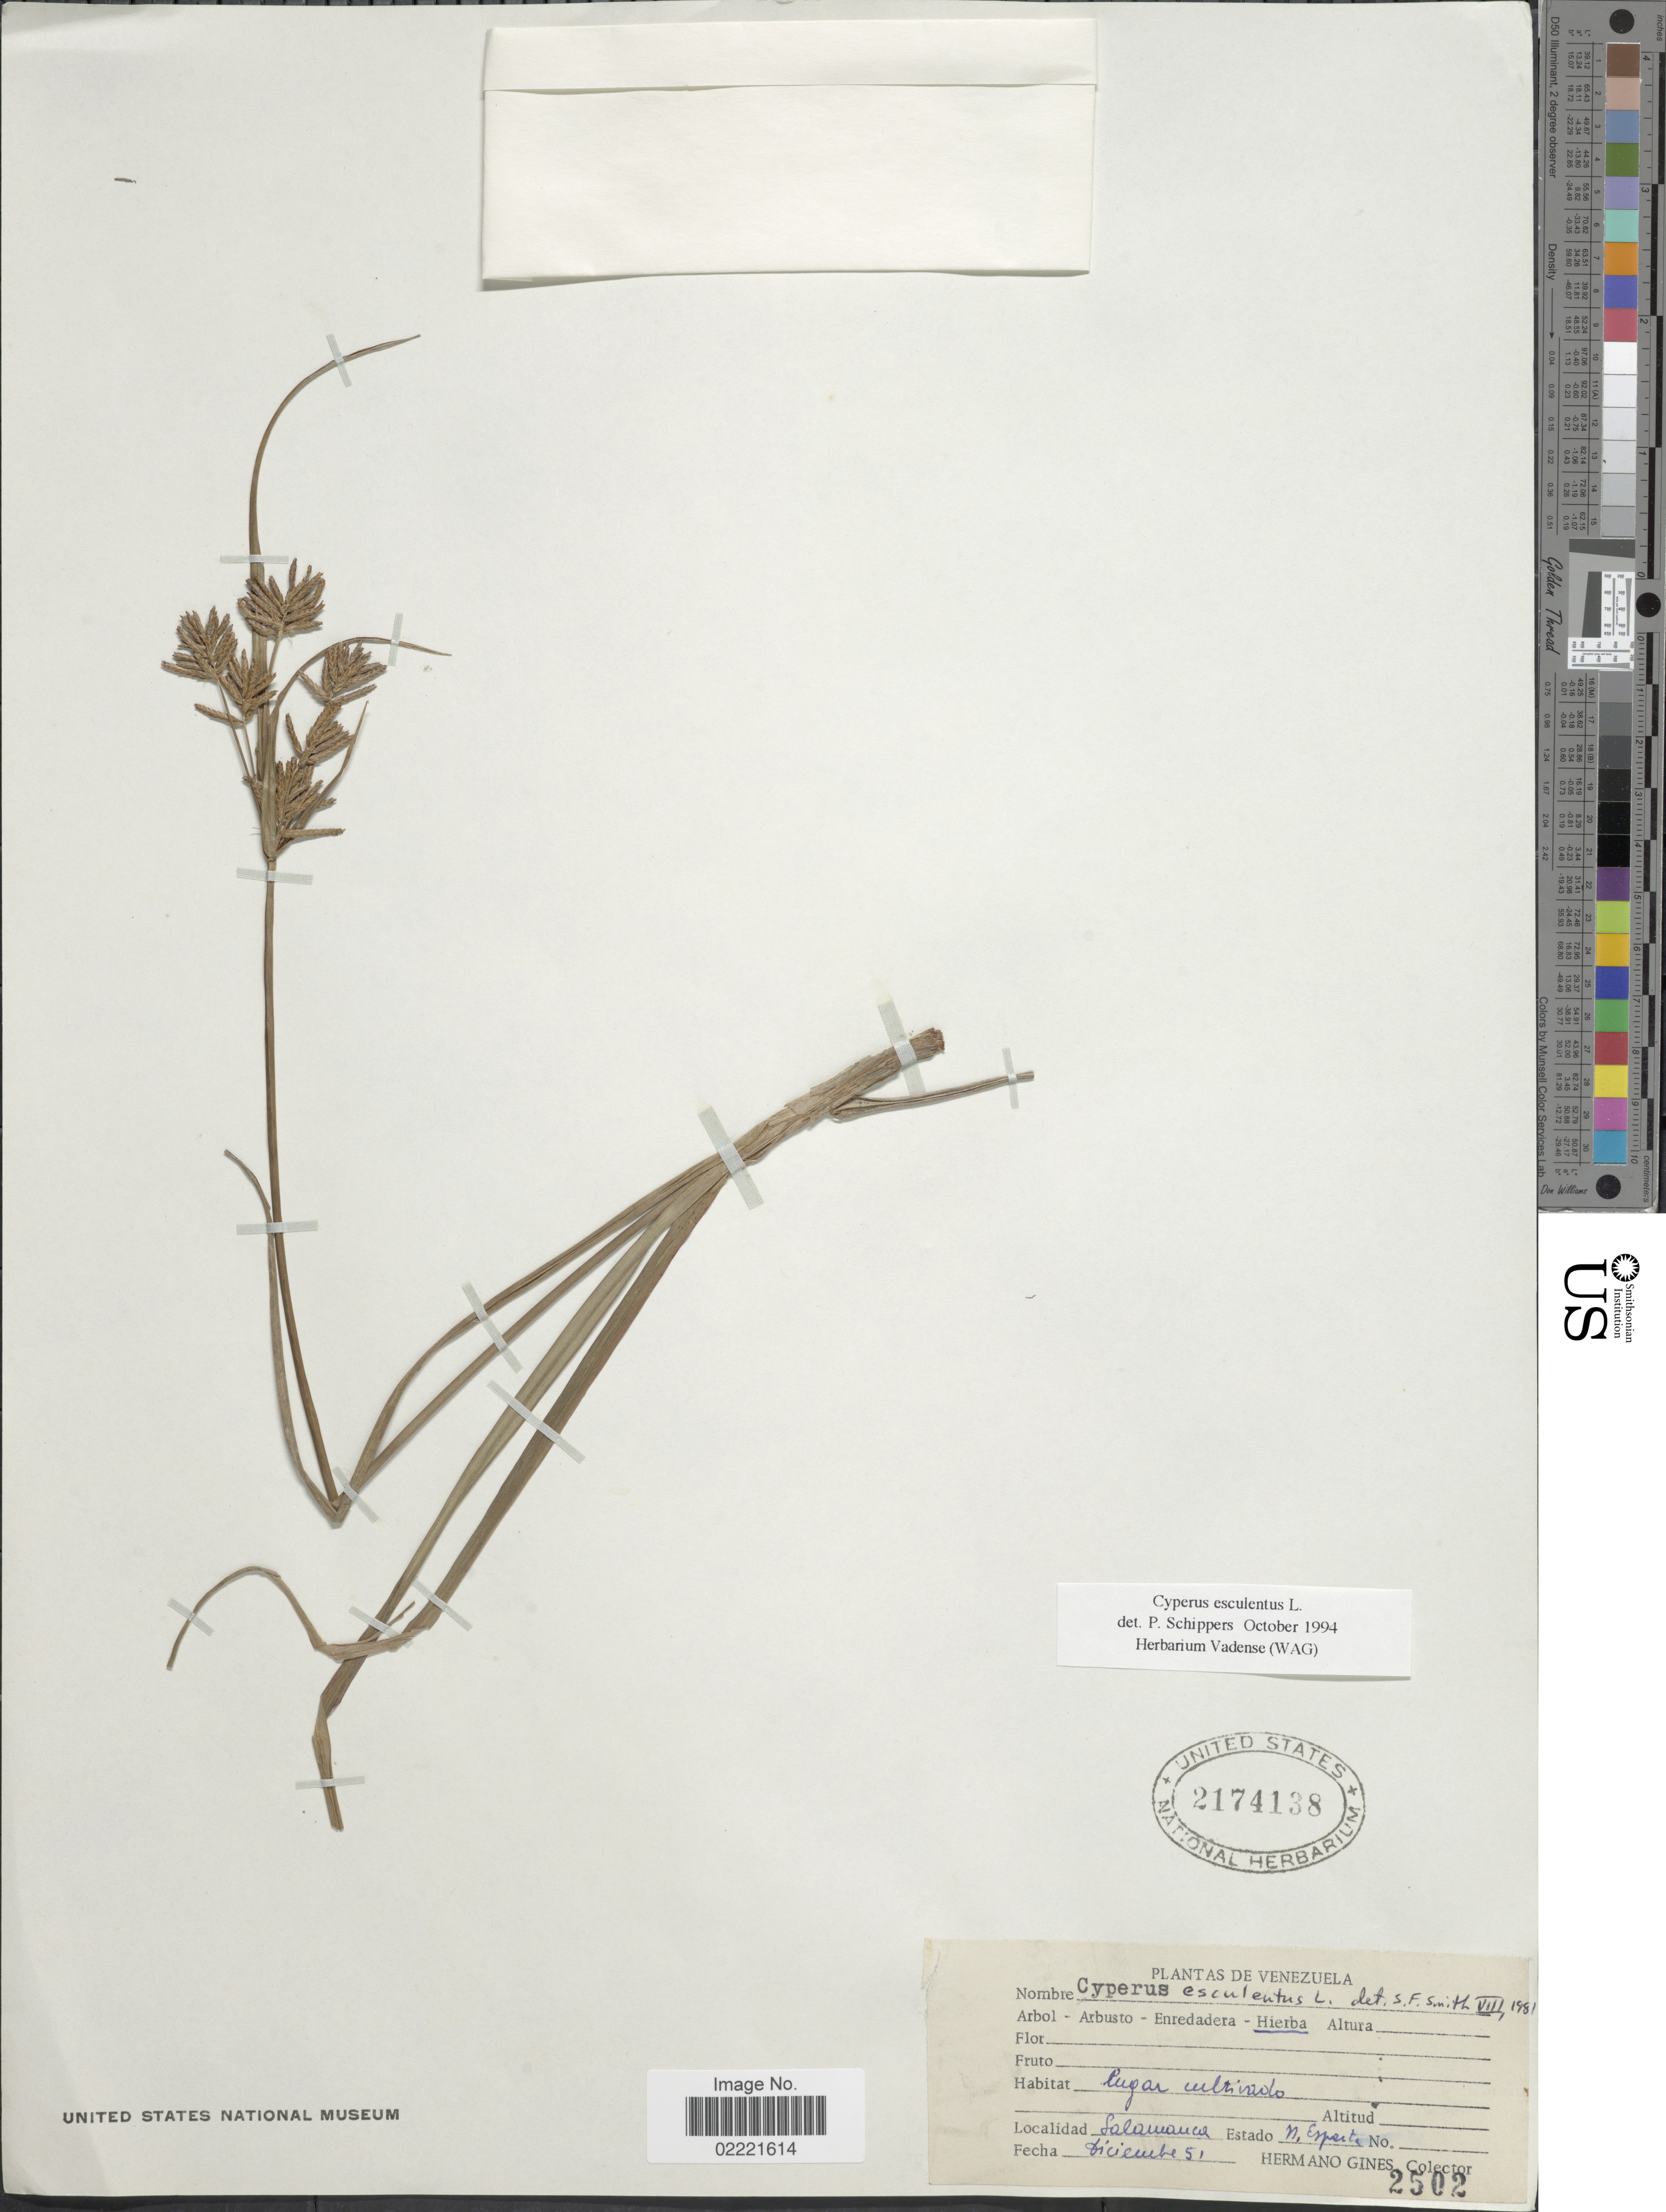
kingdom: Plantae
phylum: Tracheophyta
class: Liliopsida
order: Poales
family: Cyperaceae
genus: Cyperus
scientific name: Cyperus esculentus var. esculentus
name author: L.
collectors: Bro. Gines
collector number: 2502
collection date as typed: Transcribed d/m/y: /12/51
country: Venezuela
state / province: Nueva Esparta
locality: Salawanca, Estado N. Esparta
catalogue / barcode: US 2174138